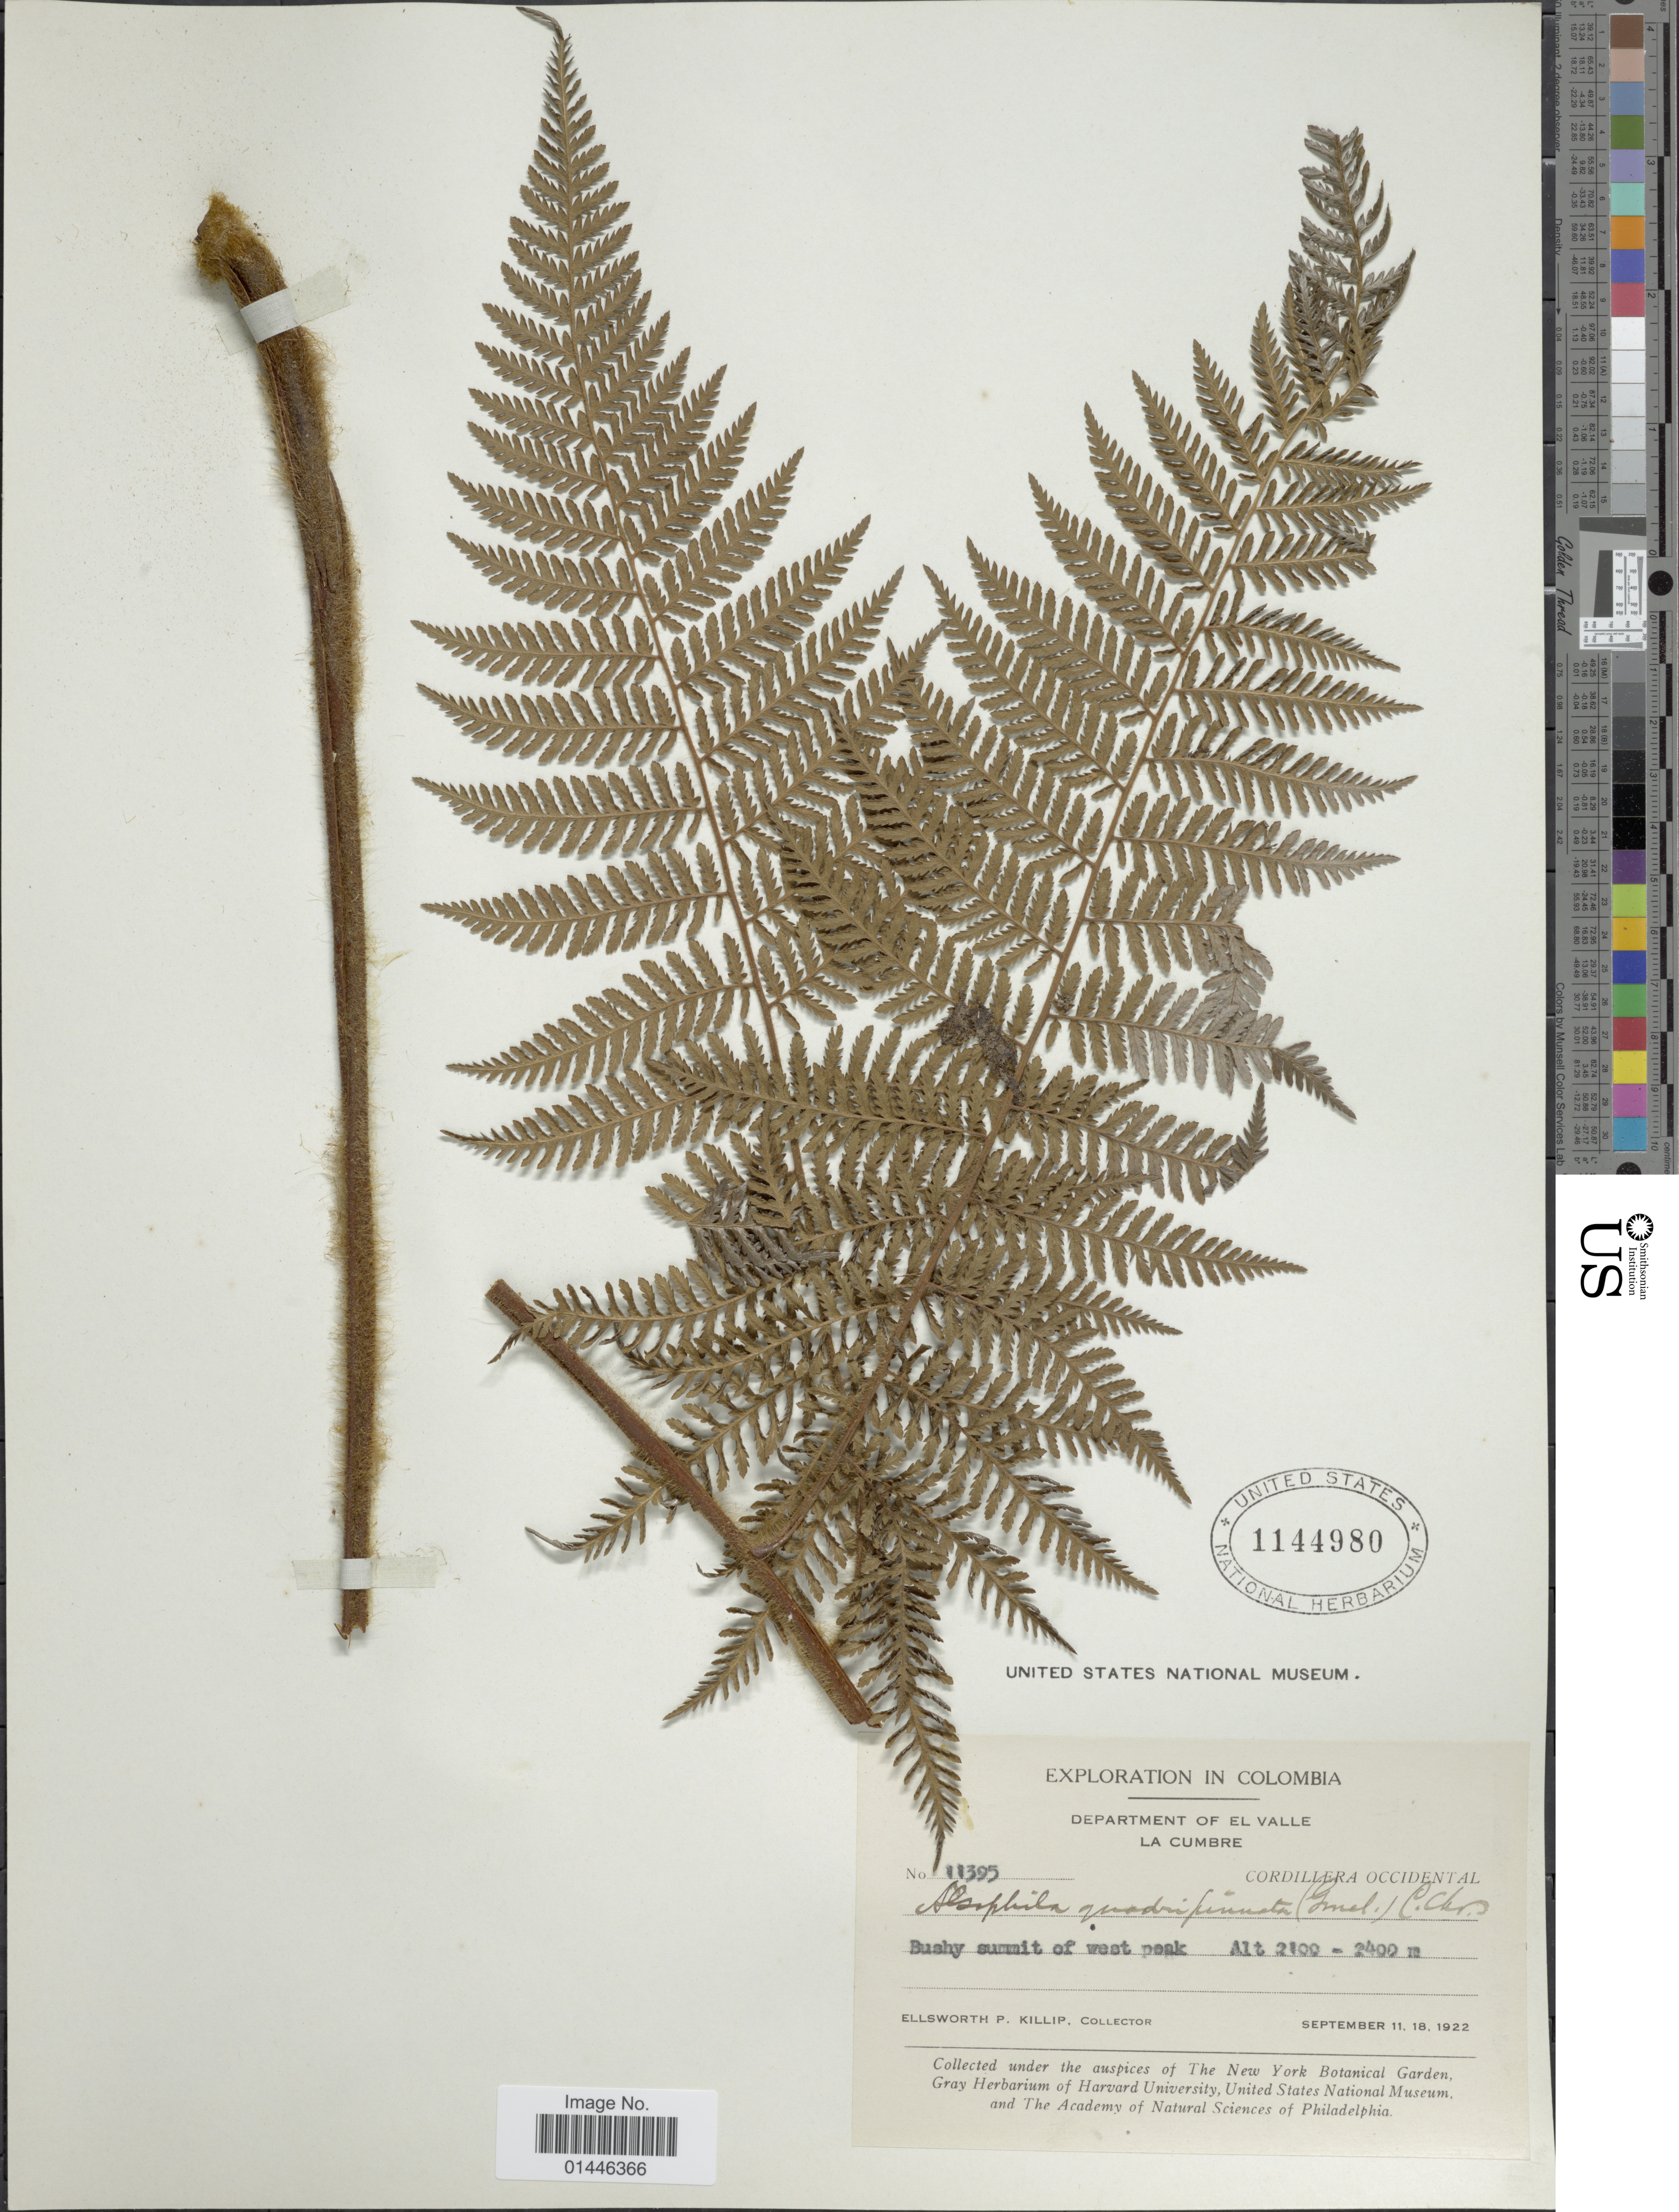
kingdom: Plantae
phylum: Tracheophyta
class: Polypodiopsida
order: Cyatheales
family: Dicksoniaceae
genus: Lophosoria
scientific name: Lophosoria quadripinnata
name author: (J.F. Gmel.) C. Chr.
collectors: E. P. Killip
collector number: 11395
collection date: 1922-09-11/1922-09-18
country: Colombia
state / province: Valle del Cauca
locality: Department of El Valle. La Cumbre. Cordillera Occidental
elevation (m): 2100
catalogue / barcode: US 1144980